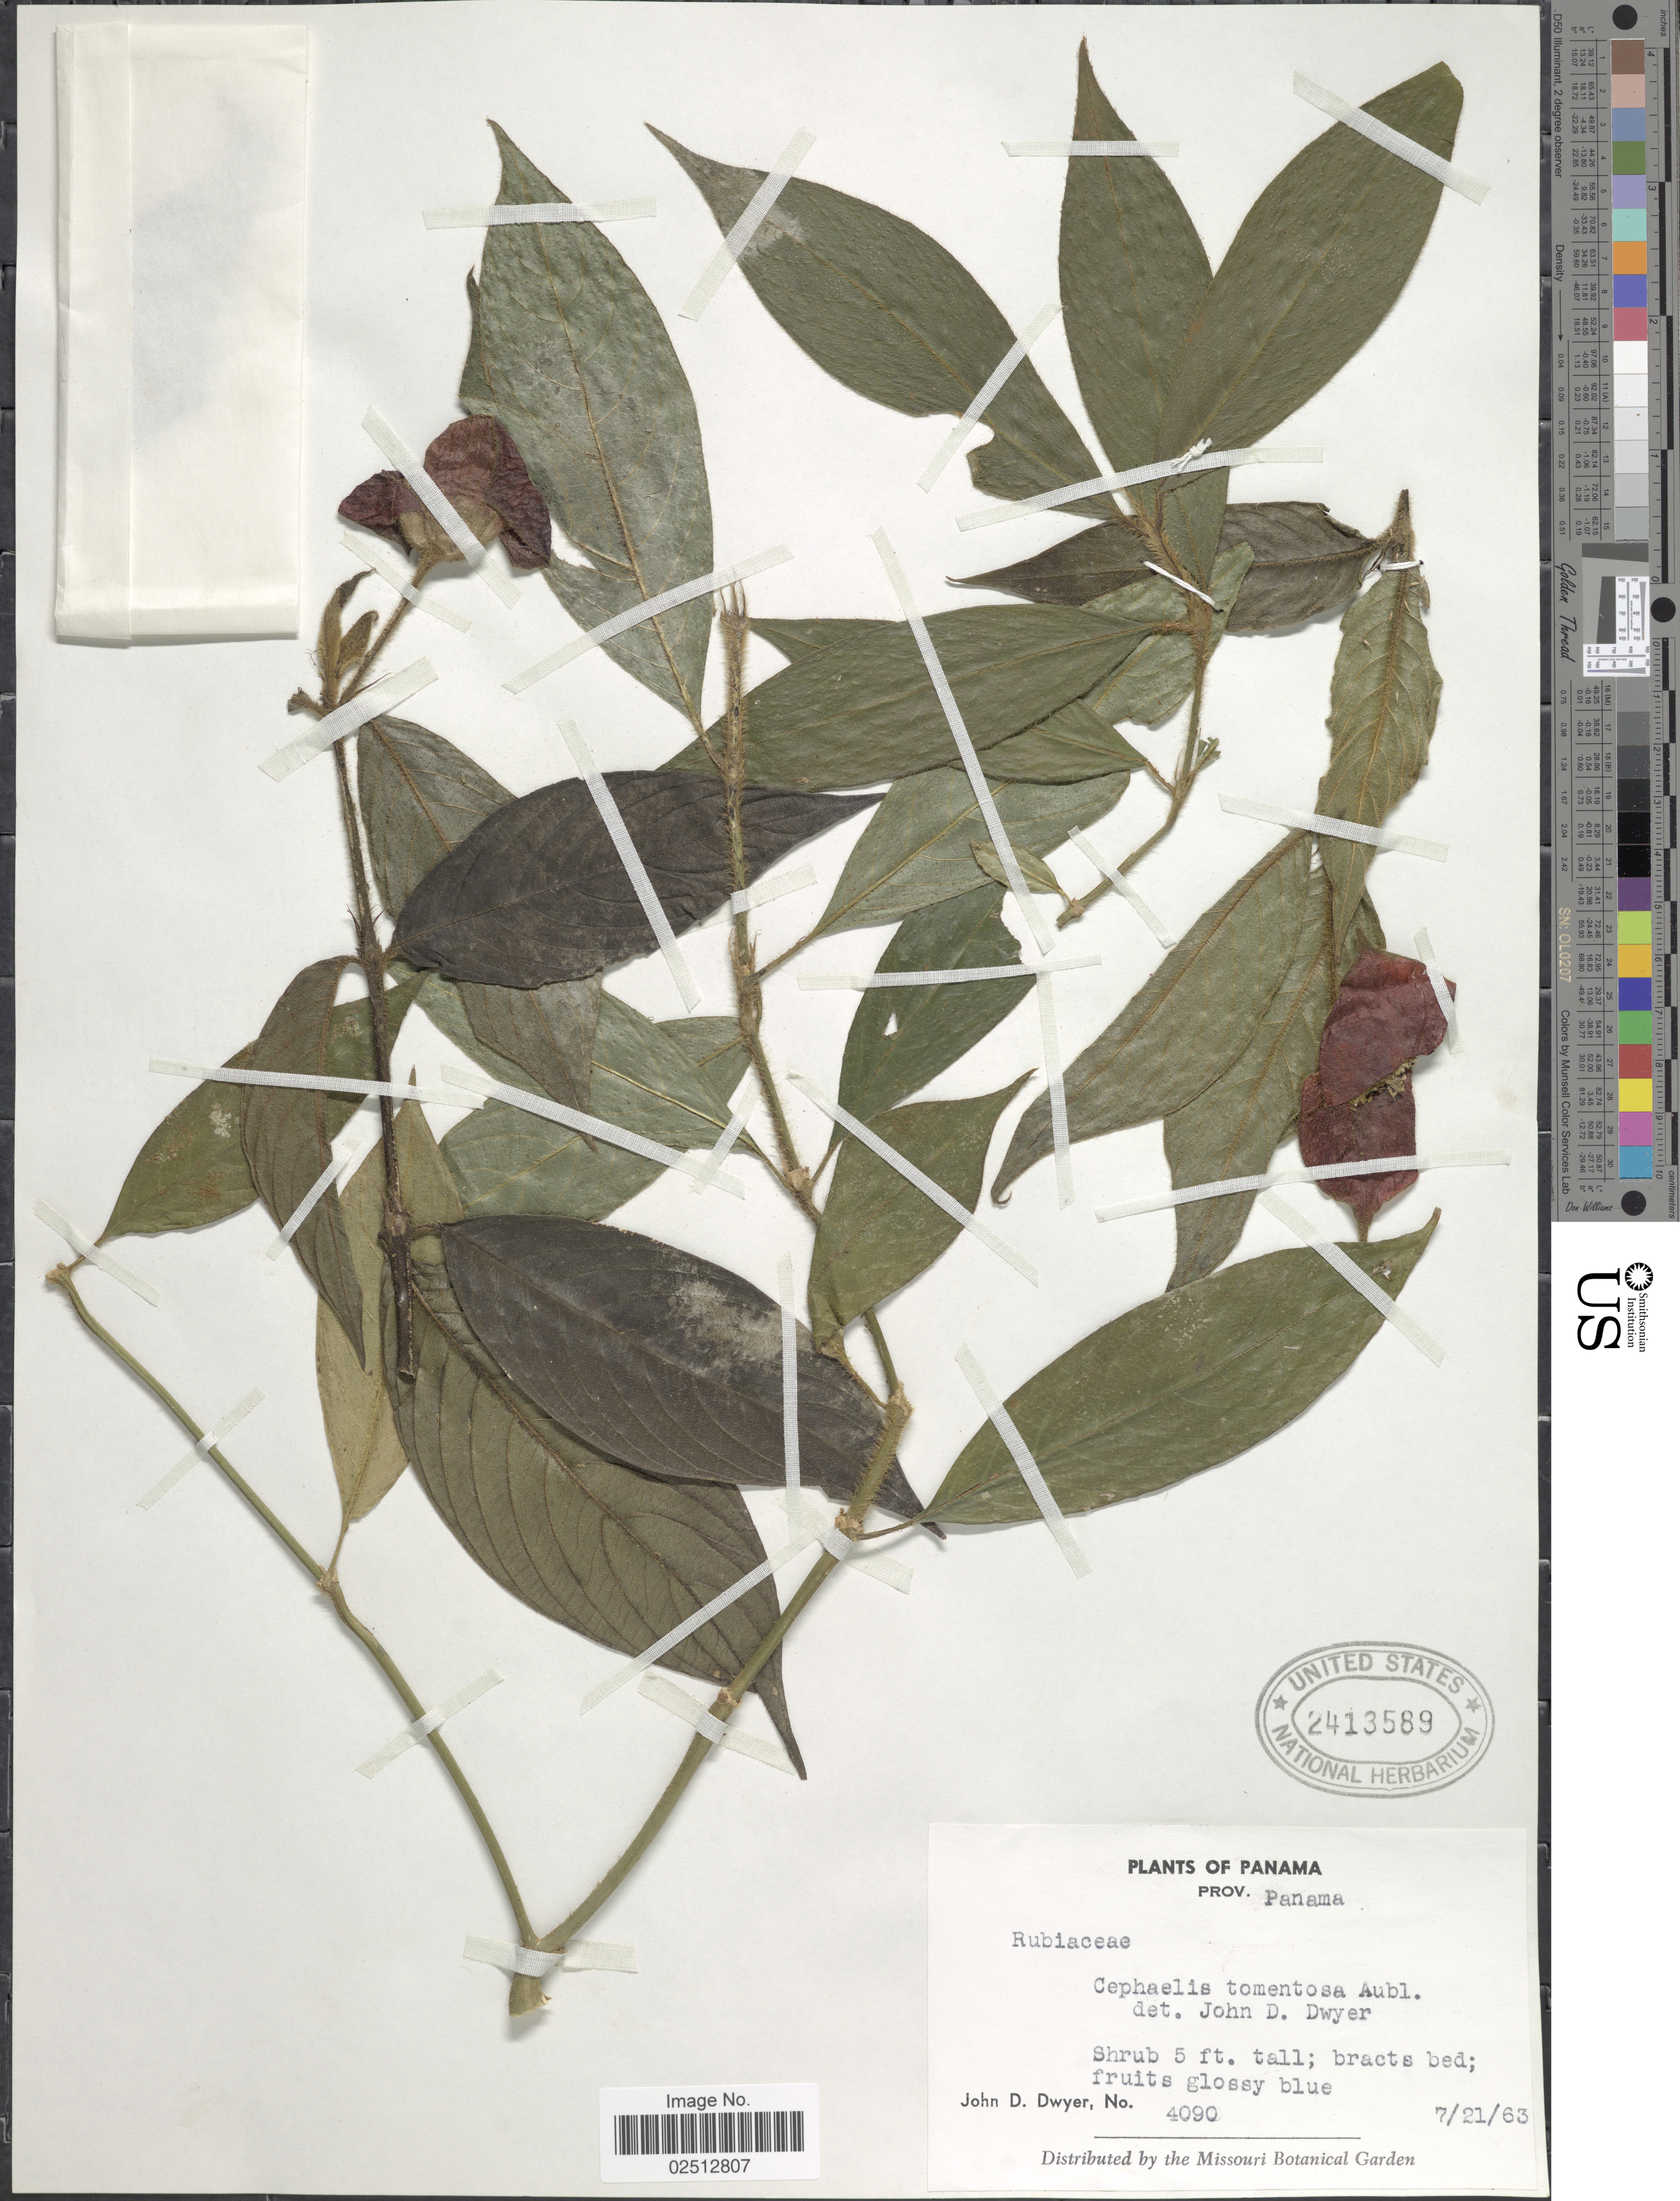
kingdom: Plantae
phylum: Tracheophyta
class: Magnoliopsida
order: Gentianales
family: Rubiaceae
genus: Psychotria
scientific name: Psychotria poeppigiana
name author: Müll. Arg.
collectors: J. D. Dwyer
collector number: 4090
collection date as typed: Transcribed d/m/y: 21/7/63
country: Panama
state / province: Panamá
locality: Prov. Panama.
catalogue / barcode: US 2413589